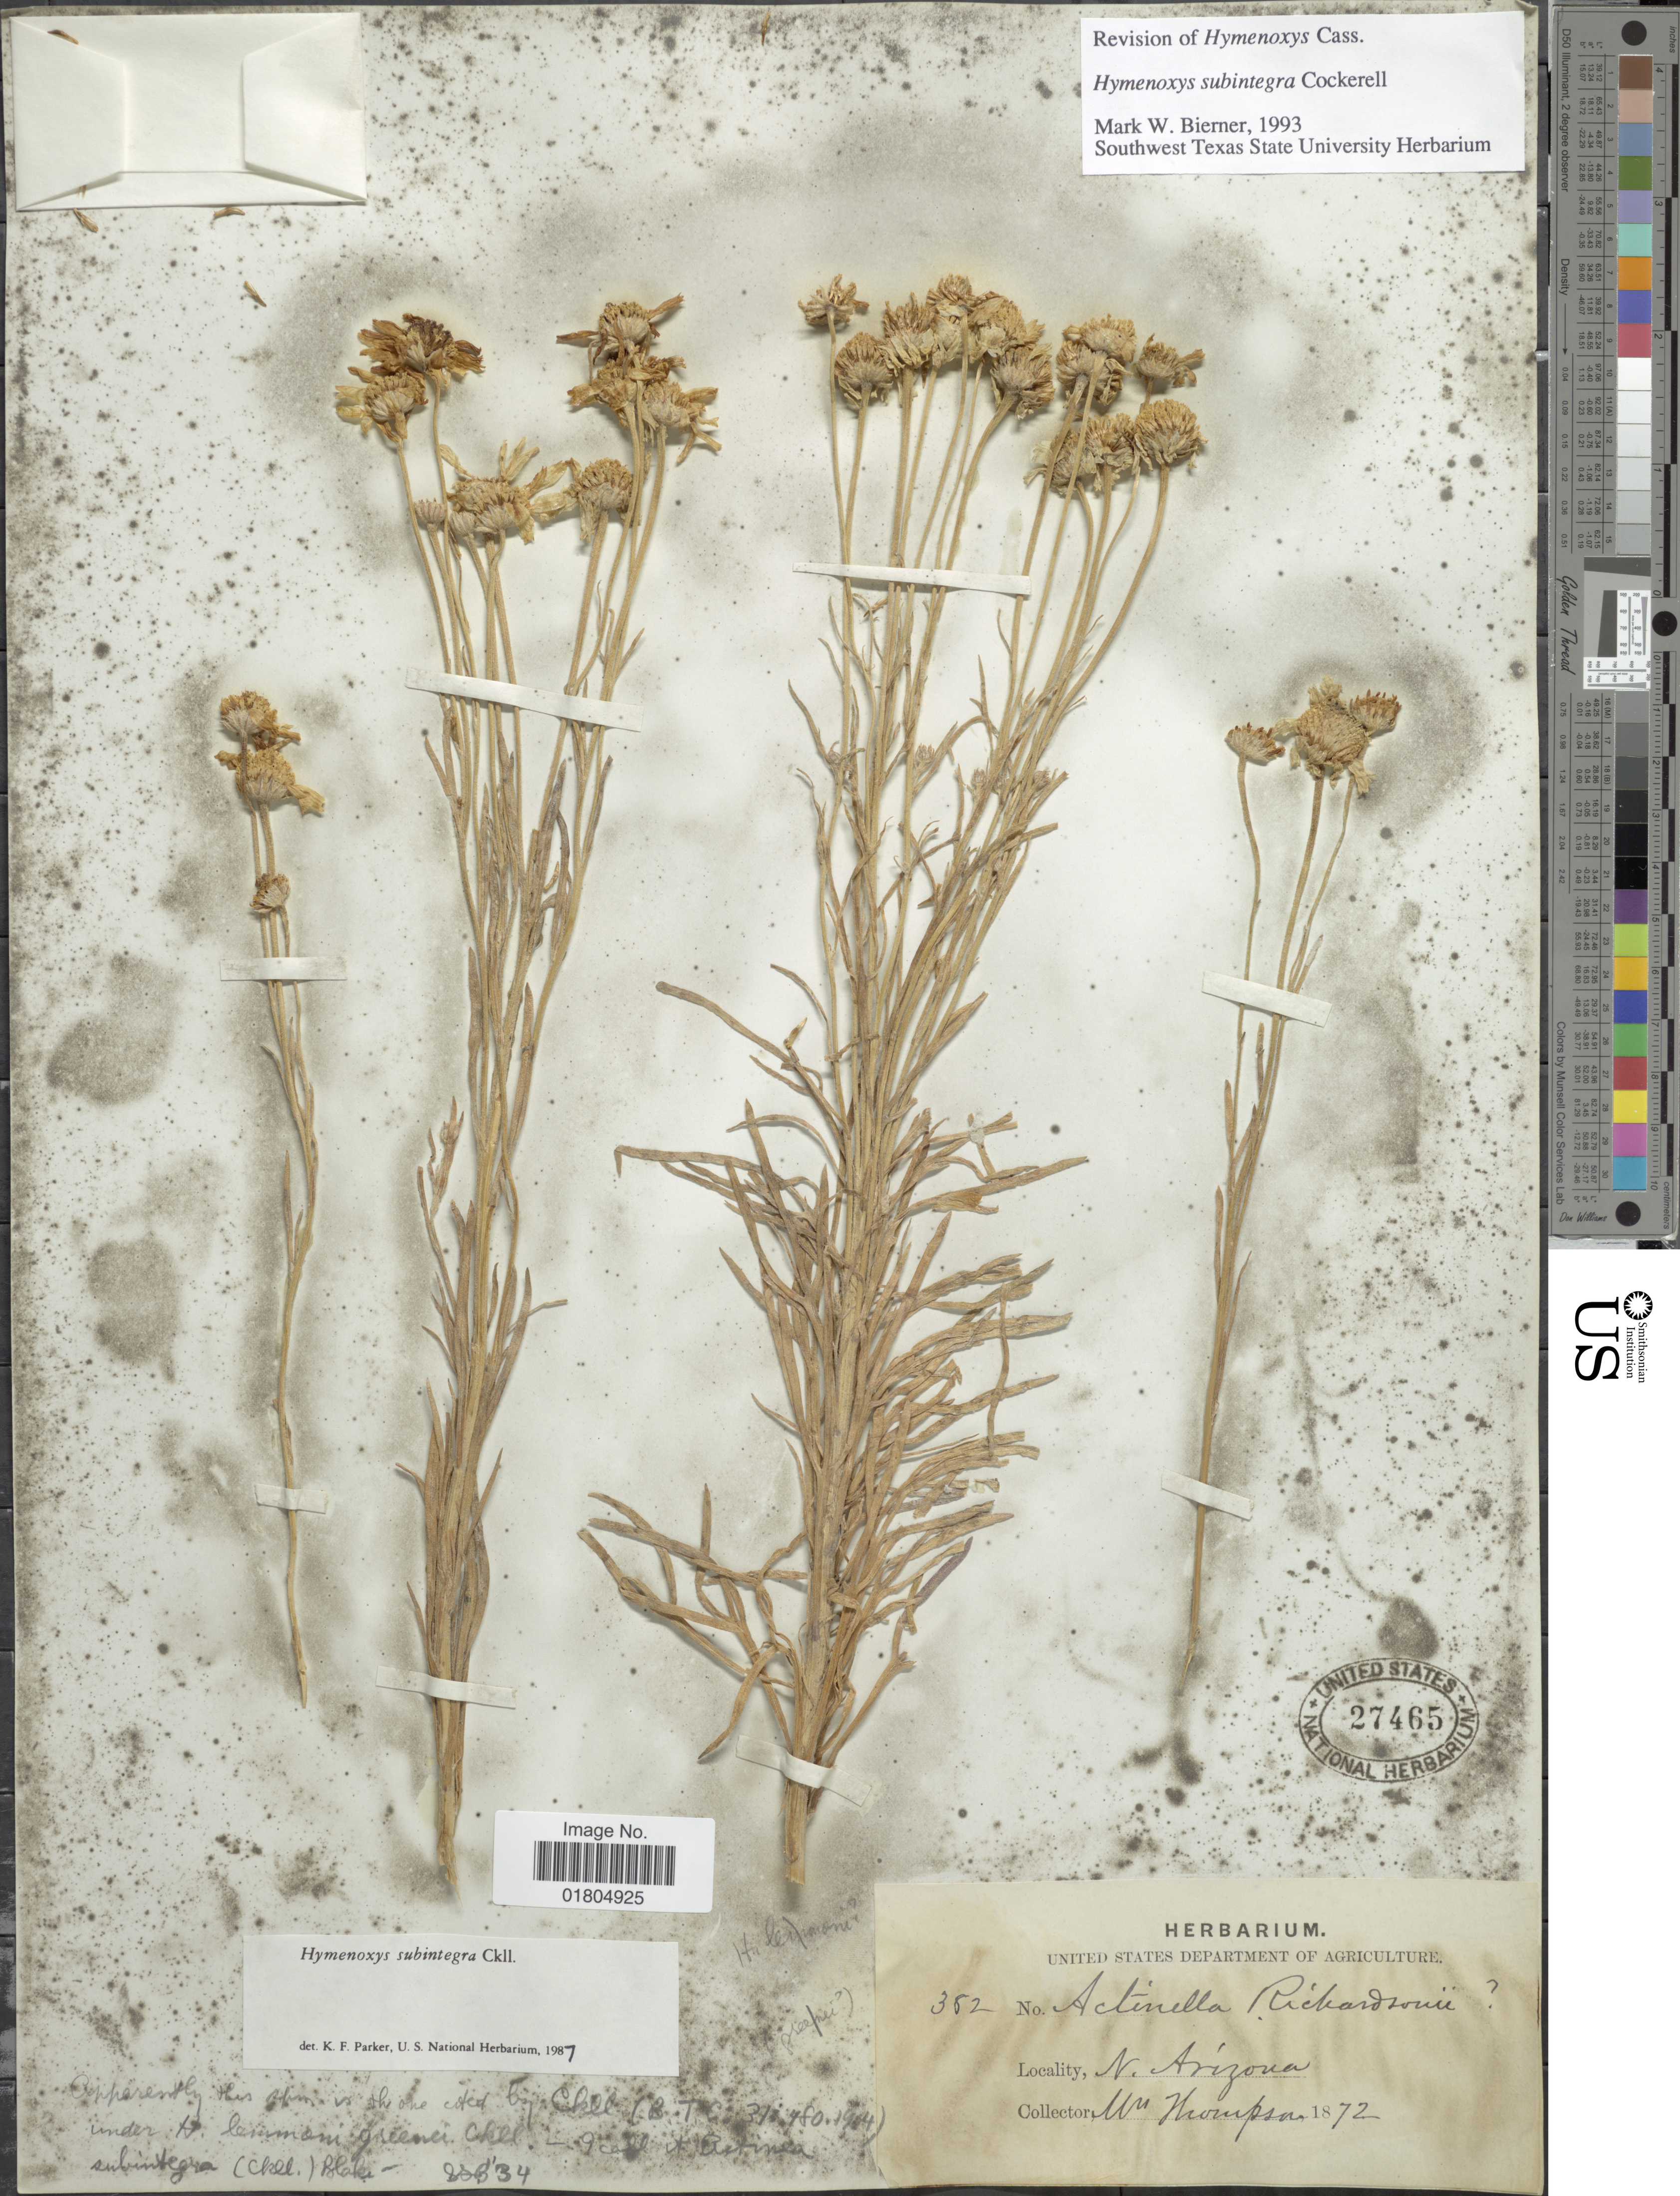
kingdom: Plantae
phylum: Tracheophyta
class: Magnoliopsida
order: Asterales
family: Asteraceae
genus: Hymenoxys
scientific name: Hymenoxys subintegra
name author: Cockerell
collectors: W. Thompson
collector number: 352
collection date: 1872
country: United States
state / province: Arizona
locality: N. Arizona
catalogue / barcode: US 27465